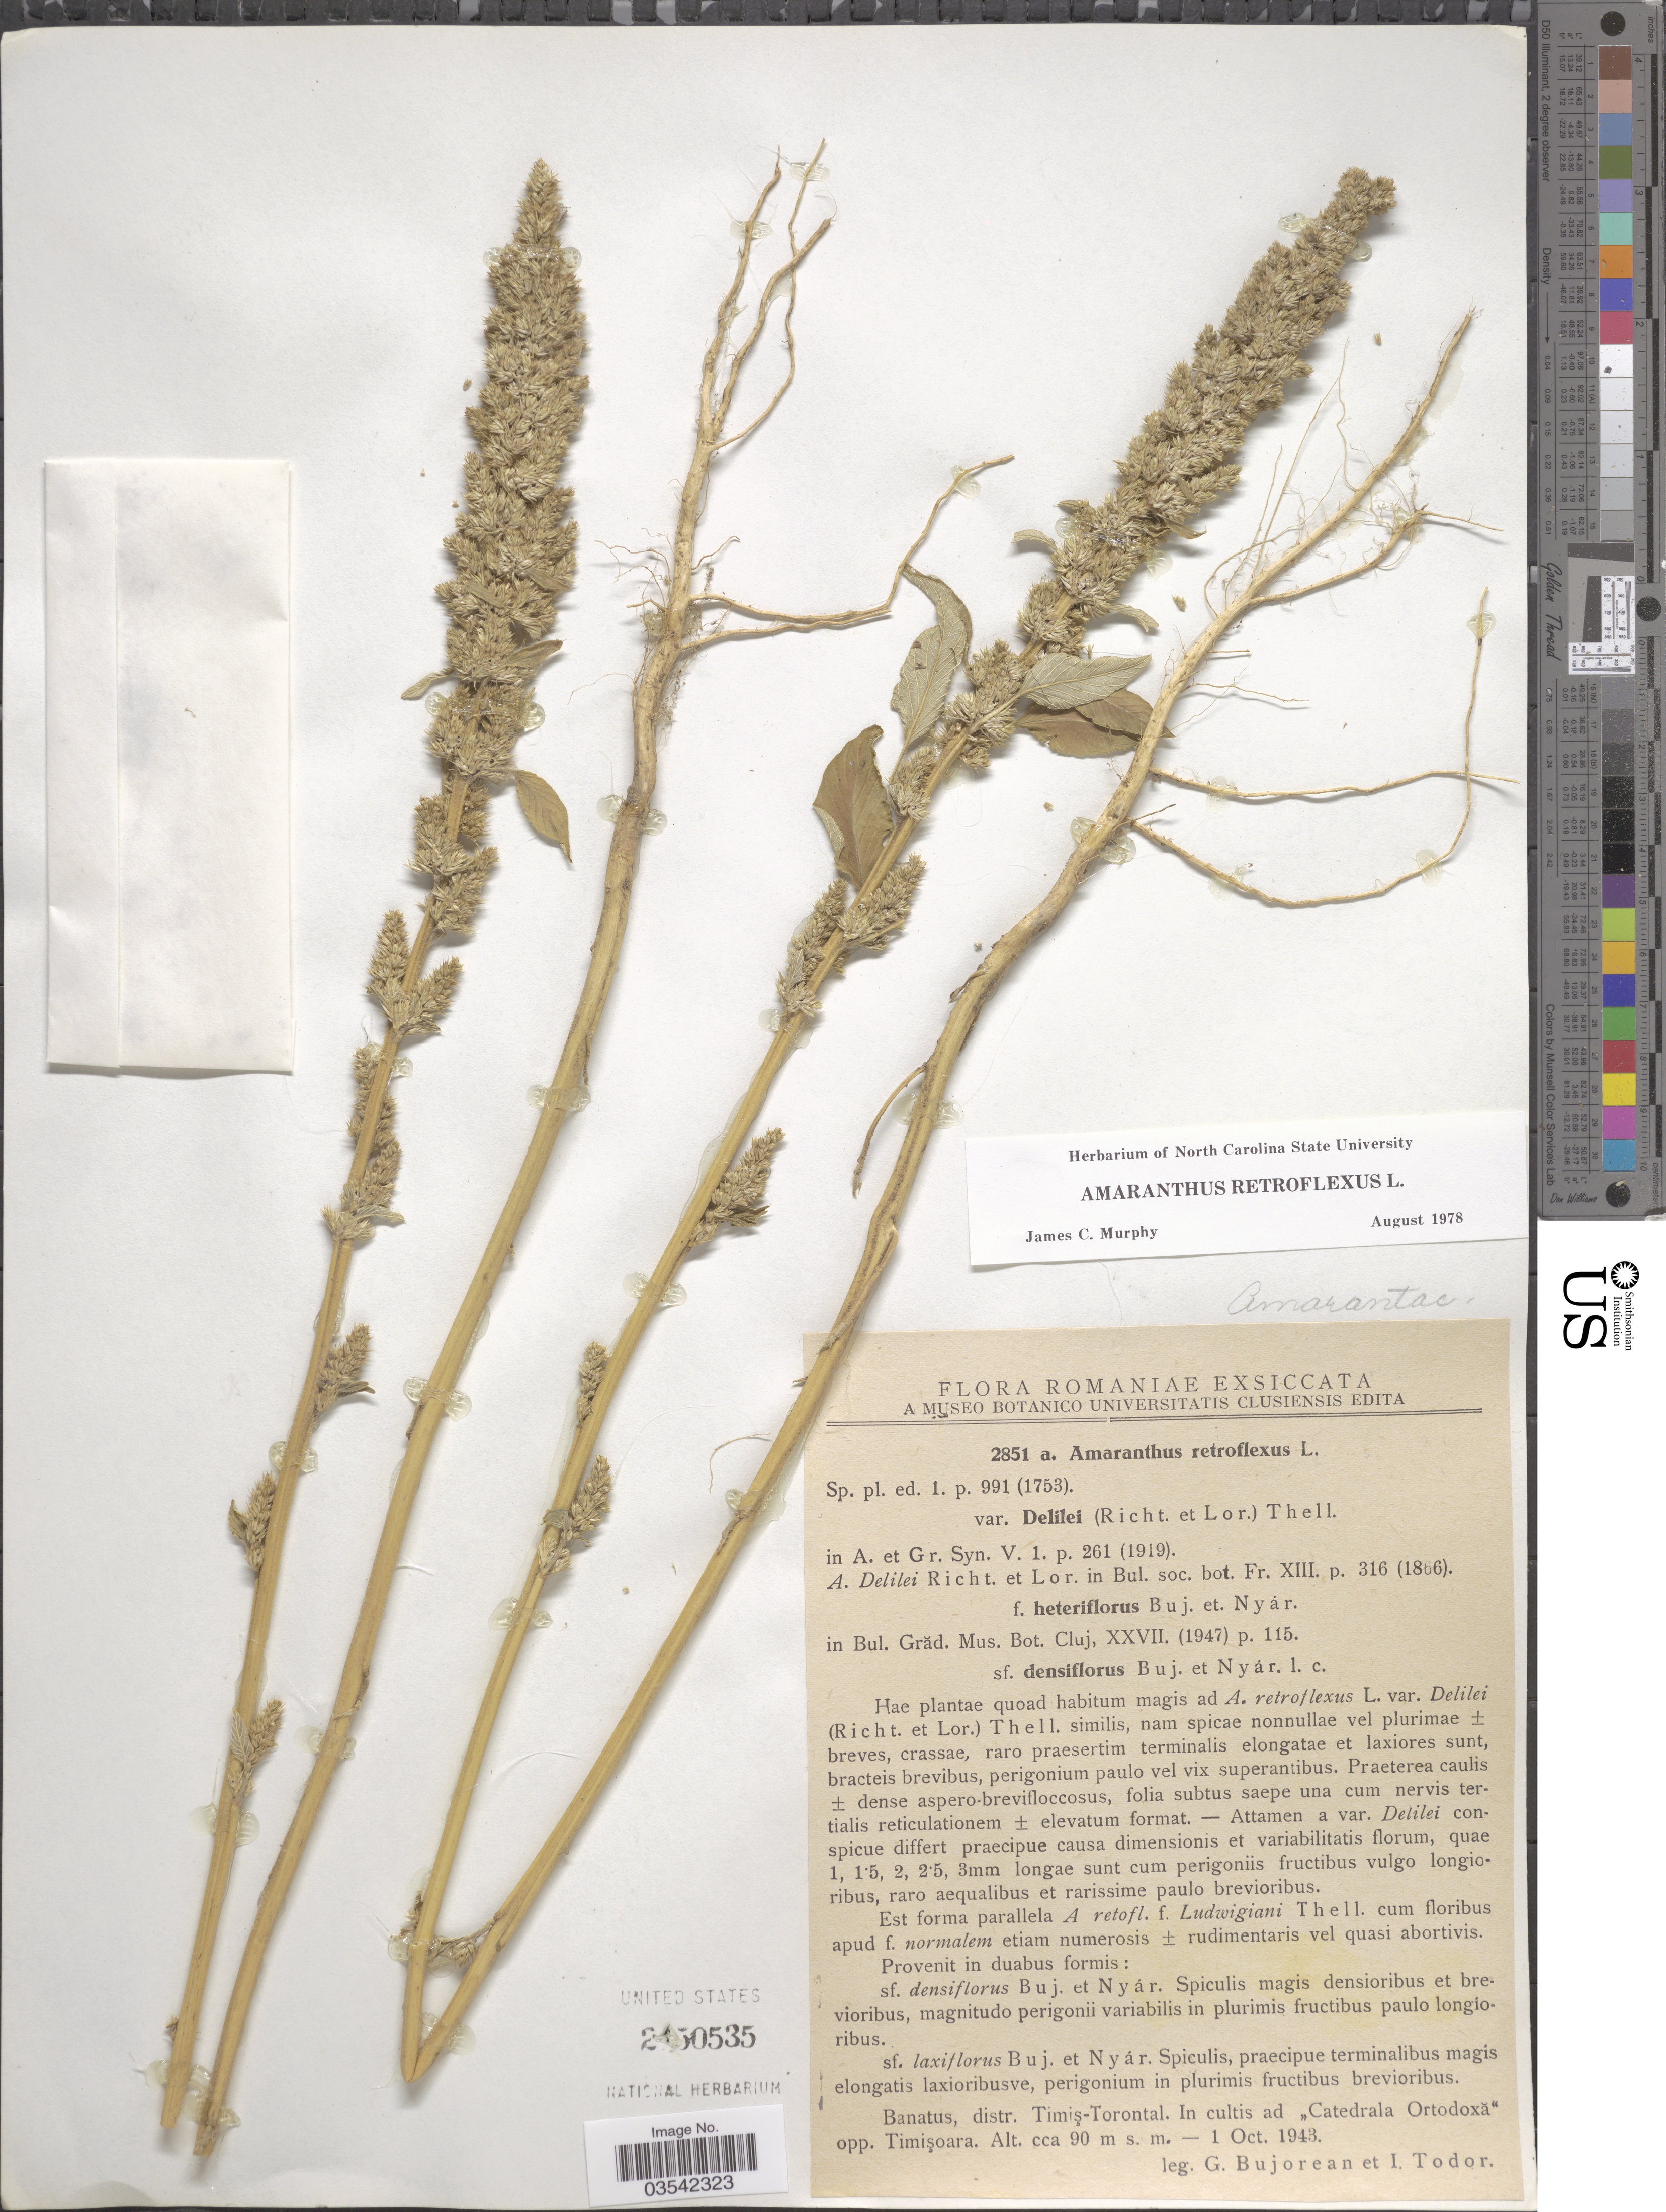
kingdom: Plantae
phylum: Tracheophyta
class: Magnoliopsida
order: Caryophyllales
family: Amaranthaceae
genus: Amaranthus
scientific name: Amaranthus retroflexus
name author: L.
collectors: G. Bujorean & I. Todor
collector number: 2851a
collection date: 1943-10-01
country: Romania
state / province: Timis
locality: Banatus, distr. Timiş-Torontal. In cultis ad "Catedrala Ortodoxă" opp. Timişoara.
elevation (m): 90